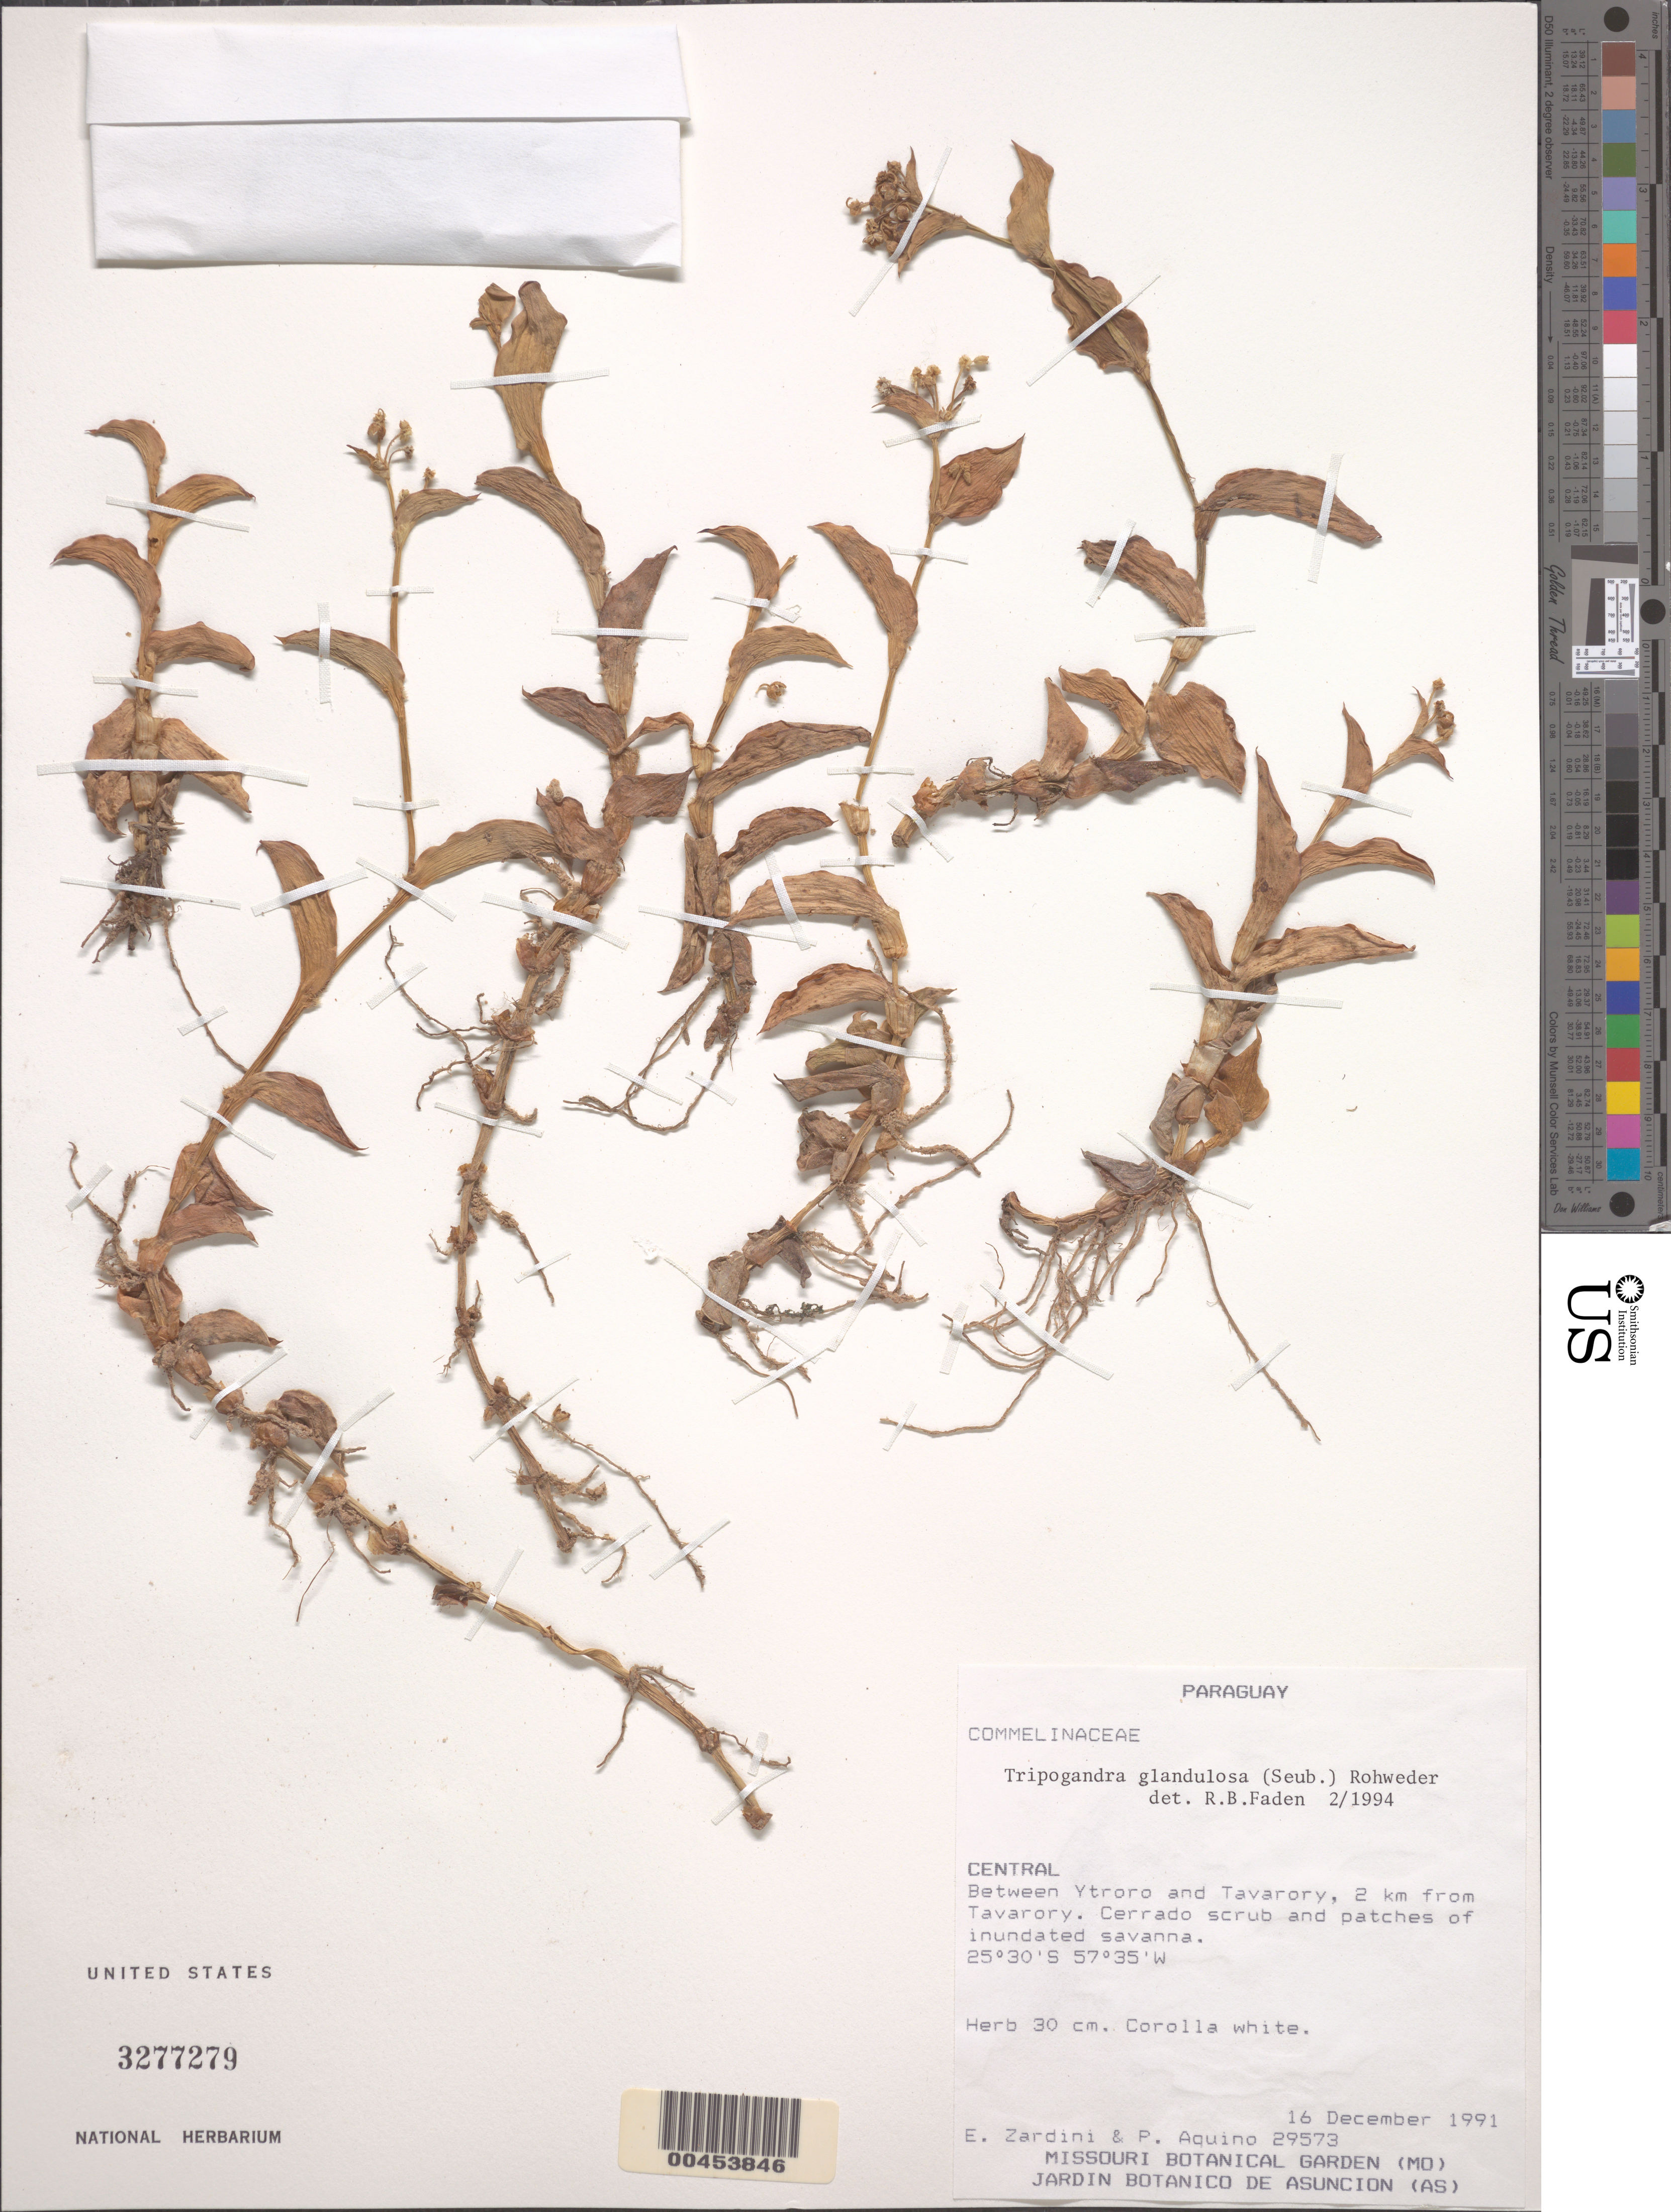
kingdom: Plantae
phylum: Tracheophyta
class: Liliopsida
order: Commelinales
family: Commelinaceae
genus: Tripogandra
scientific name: Tripogandra glandulosa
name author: (Seub.) Rohweder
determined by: Faden, Robert B., (US), Smithsonian Institution - National Museum of Natural History (UNITED STATES)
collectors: E. M. Zardini & P. Aquino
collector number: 29573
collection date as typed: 16 Dec 1991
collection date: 1991-12-16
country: Paraguay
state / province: Central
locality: Between tyroro and tavarory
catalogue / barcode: US 3277279